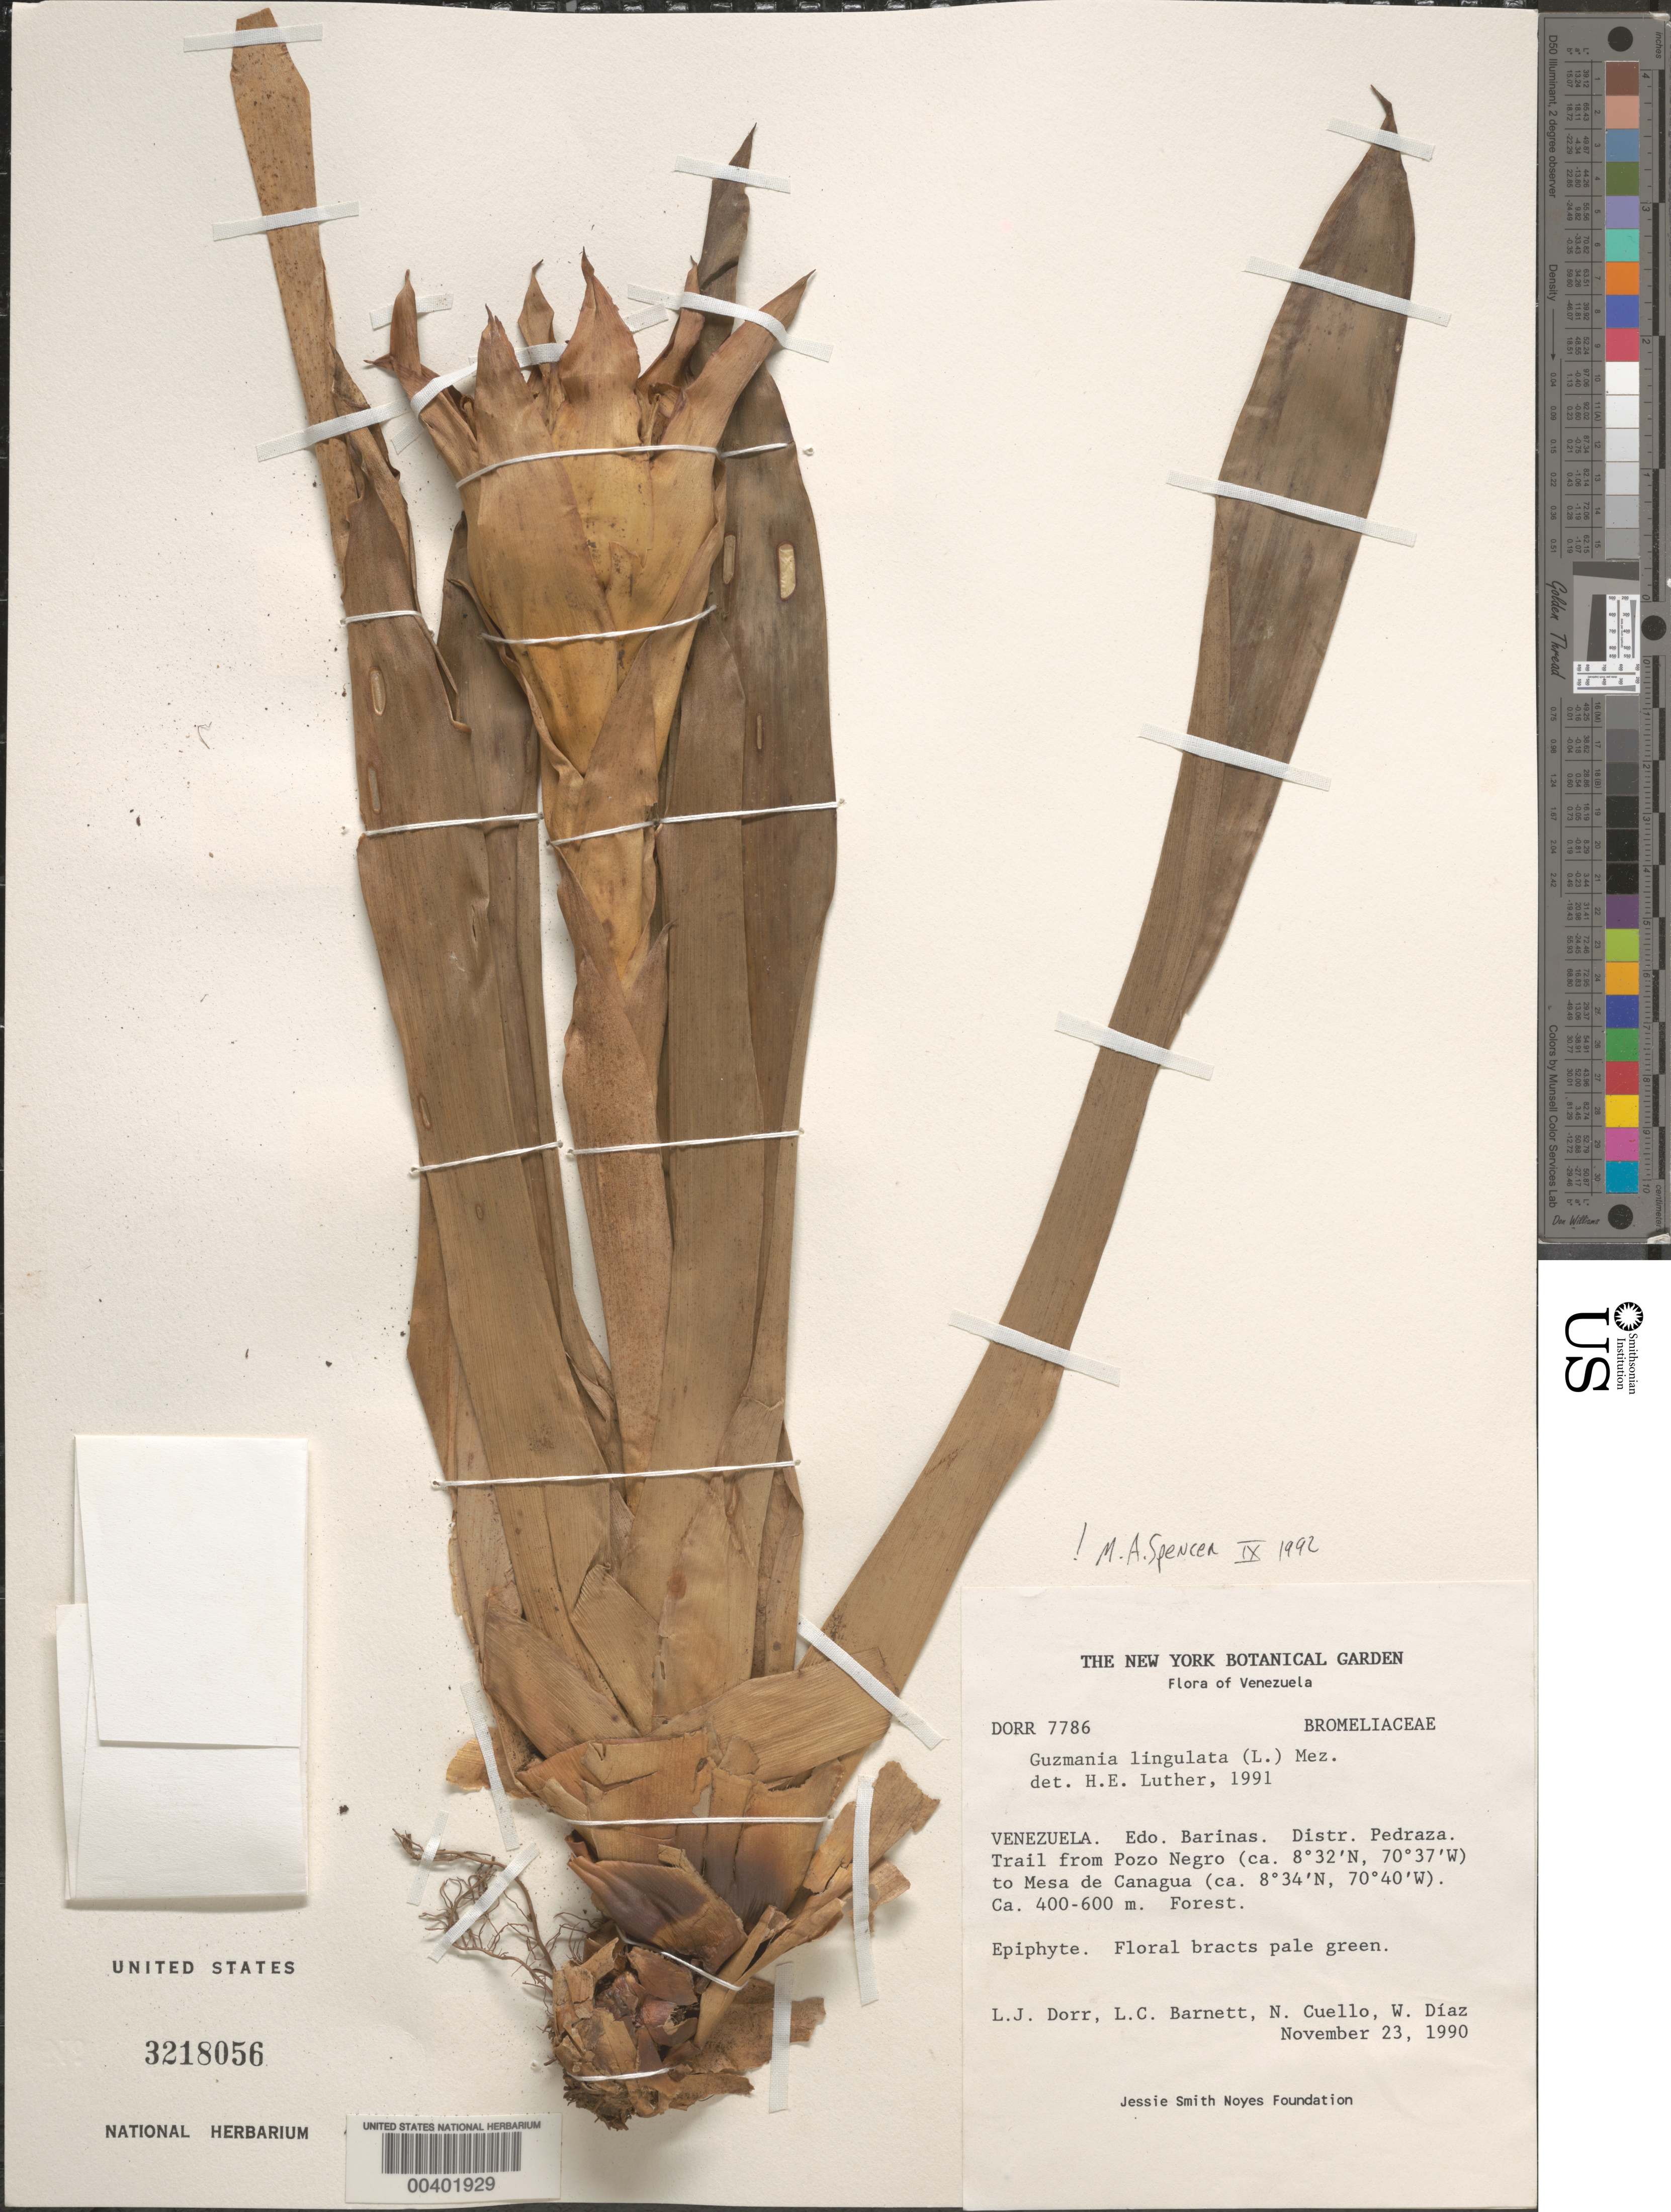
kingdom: Plantae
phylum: Tracheophyta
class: Liliopsida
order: Poales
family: Bromeliaceae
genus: Guzmania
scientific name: Guzmania lingulata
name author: (L.) Mez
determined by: Spencer, M. A.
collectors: L. J. Dorr, L. C. Barnett, N. L. Cuello & W. Díaz P.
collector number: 7786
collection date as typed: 23 Nov 1990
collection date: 1990-11-23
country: Venezuela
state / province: Barinas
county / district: Pedraza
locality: Trail from Pozo Negro to Mesa de Canagua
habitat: Forest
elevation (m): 400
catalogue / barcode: US 3218056